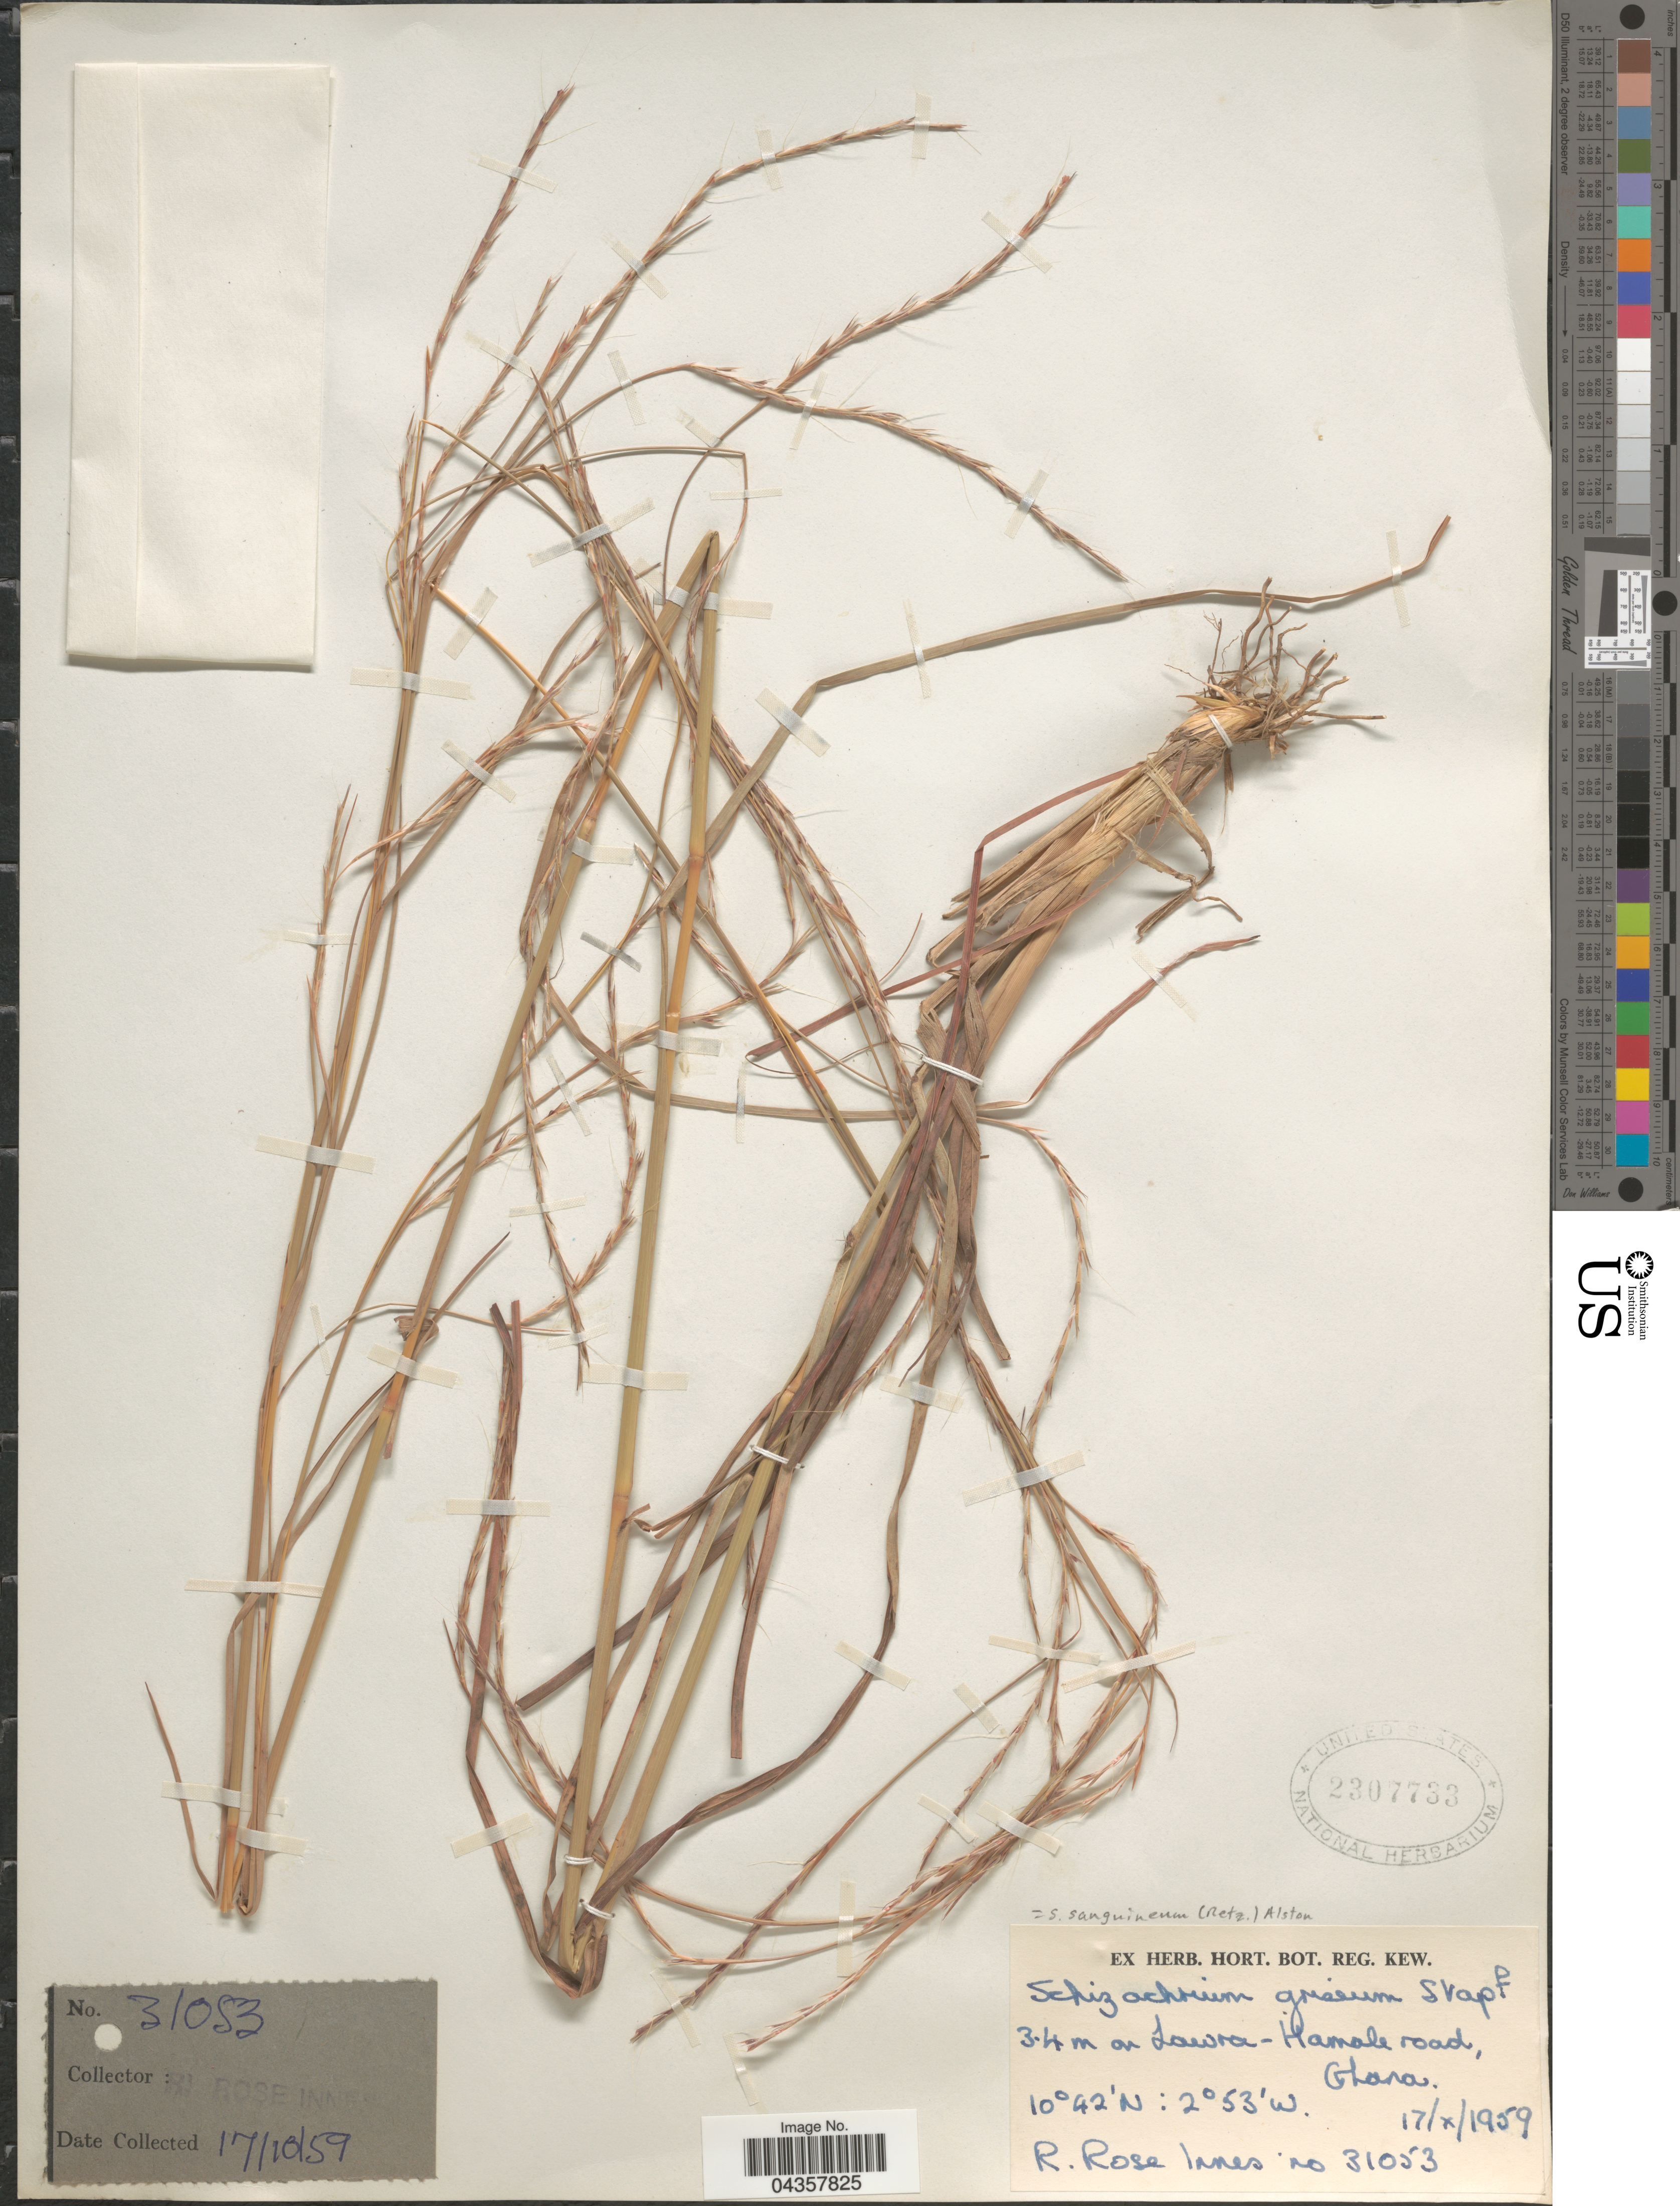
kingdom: Plantae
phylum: Tracheophyta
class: Liliopsida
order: Poales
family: Poaceae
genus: Schizachyrium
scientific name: Schizachyrium sanguineum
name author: (Retz.) Alston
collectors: R. Rose-Innes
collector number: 31053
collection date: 1959-10-17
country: Ghana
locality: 3-4 m on Lawra-Hamale road.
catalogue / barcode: US 2307733